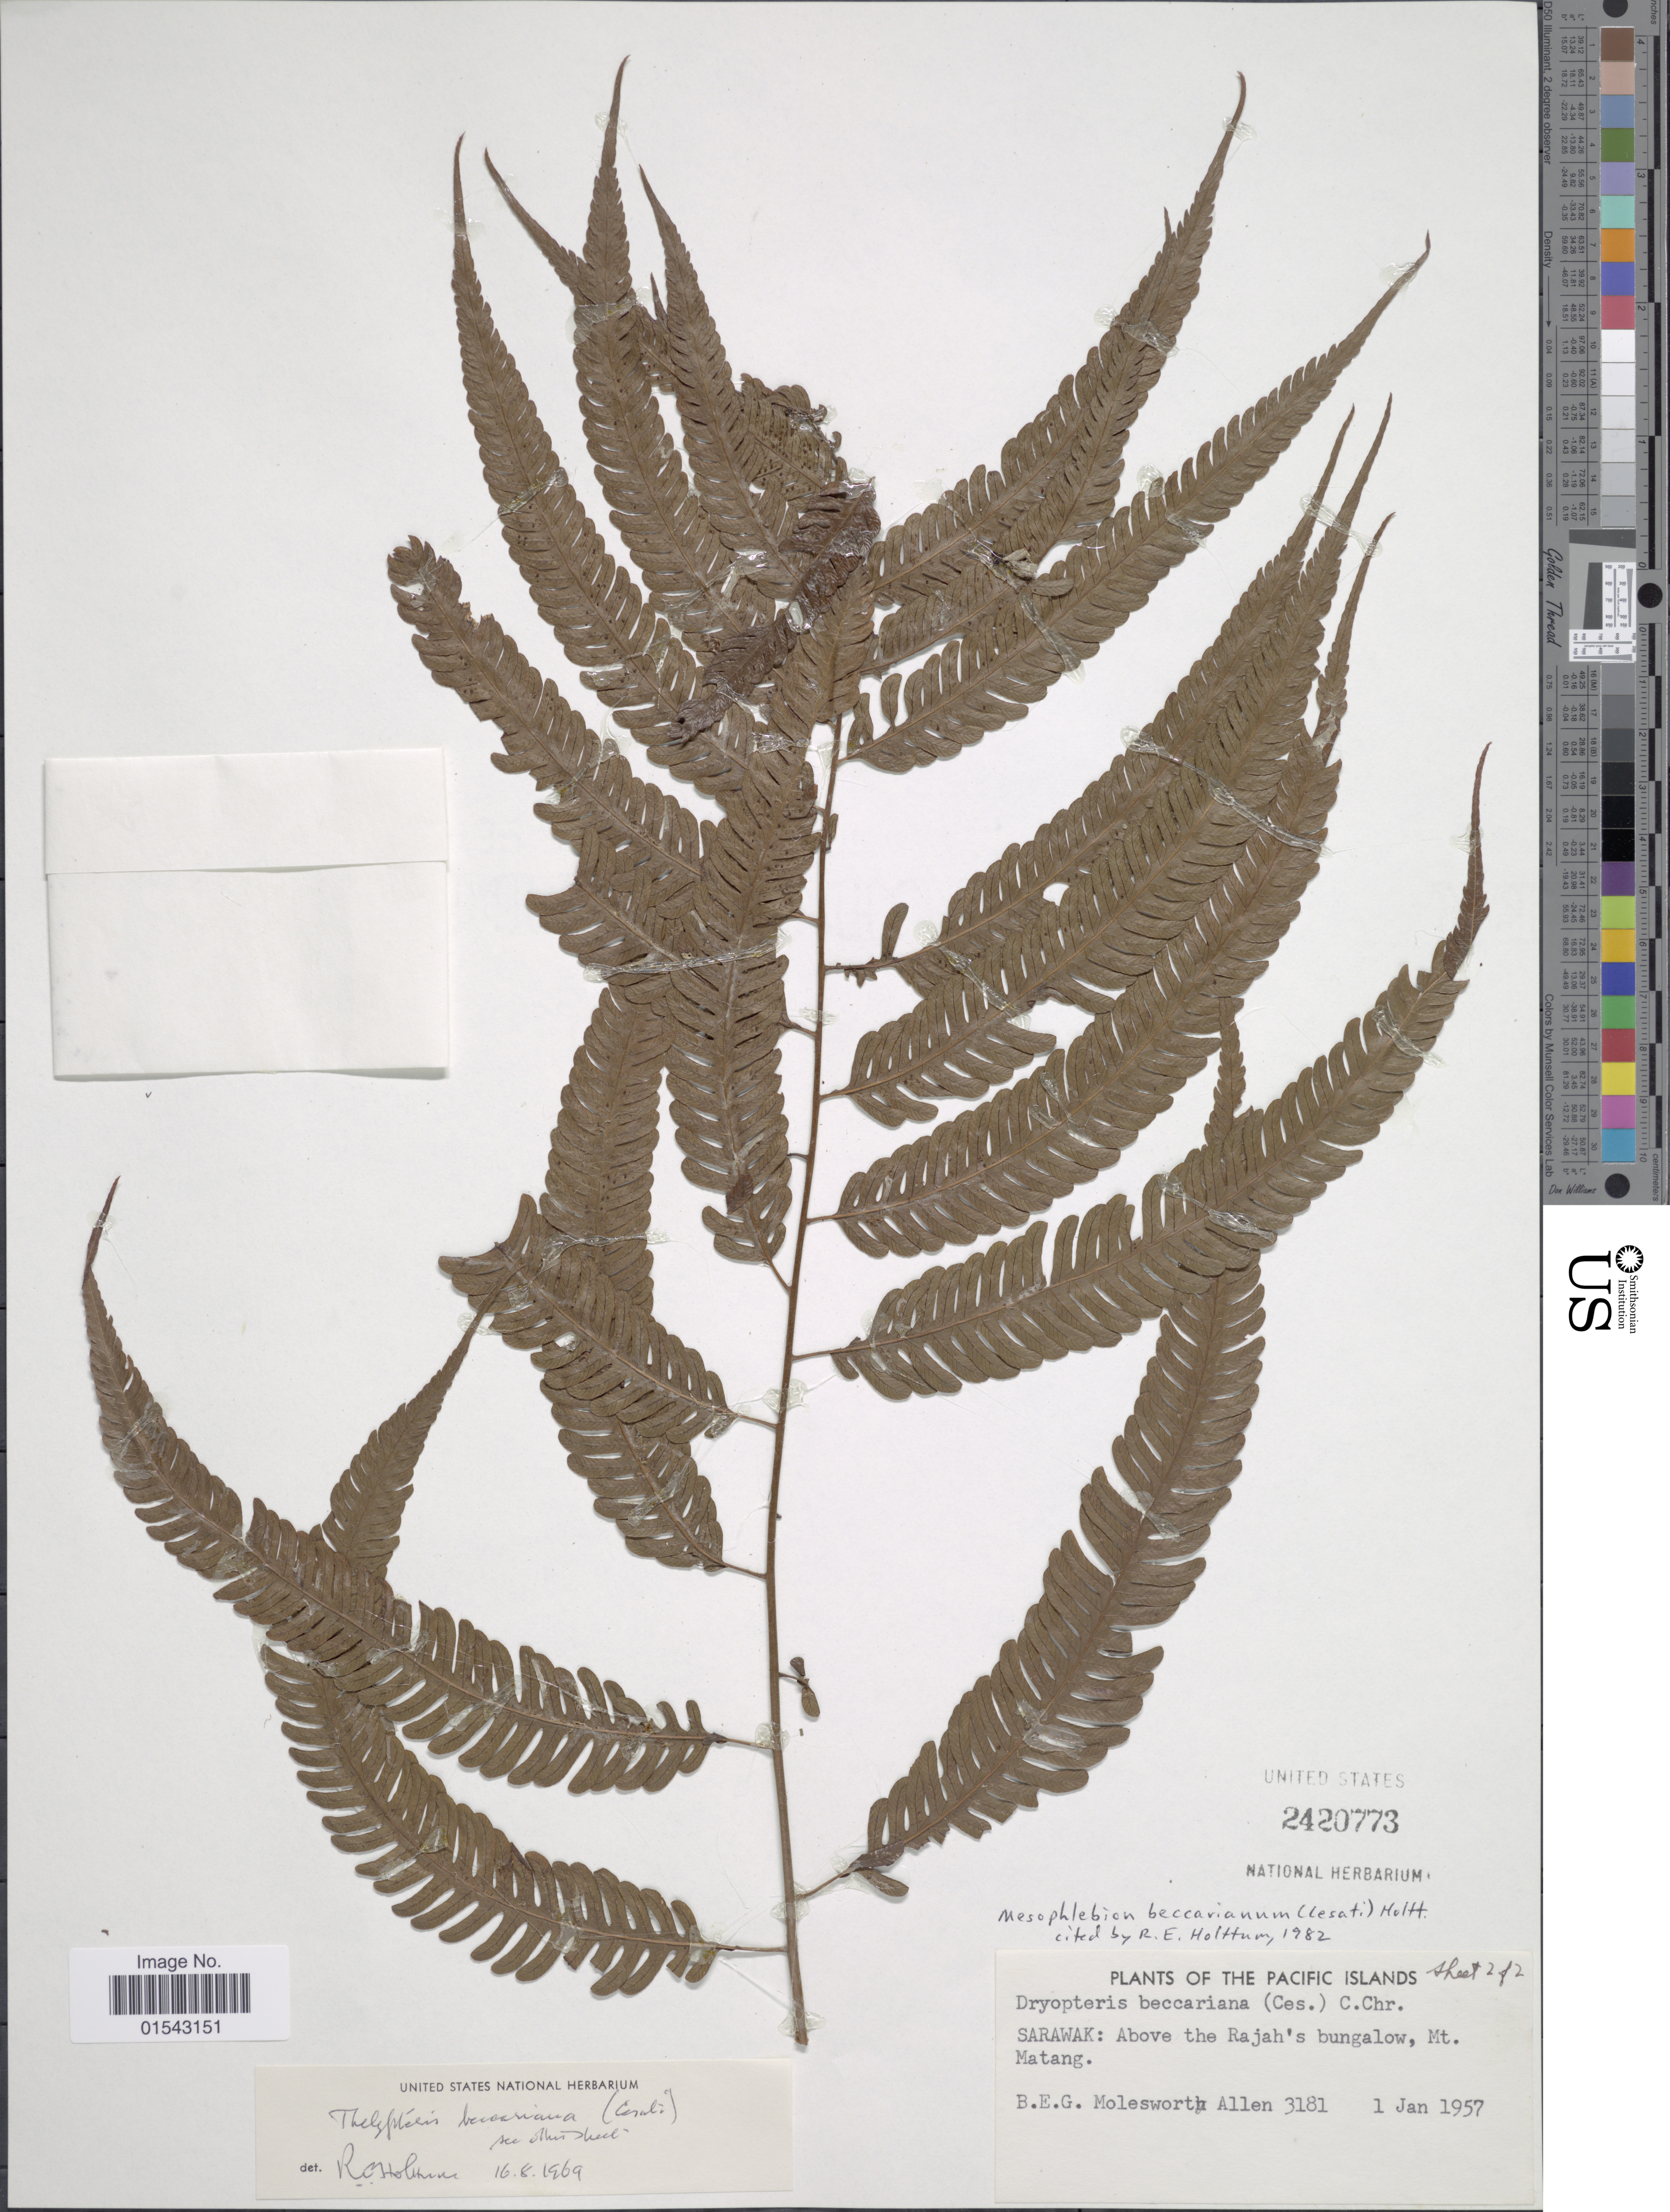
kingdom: Plantae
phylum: Tracheophyta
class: Polypodiopsida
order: Polypodiales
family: Thelypteridaceae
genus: Mesophlebion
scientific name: Mesophlebion beccarianum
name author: (Ces.) Holttum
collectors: B. E. G. Molesworth-Allen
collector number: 3181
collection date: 1957-01-01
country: Malaysia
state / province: Sarawak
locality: Sarawak: Above the Rajah's bungalow, Mt. Matang, the Pacific Islands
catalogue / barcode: US 2420773